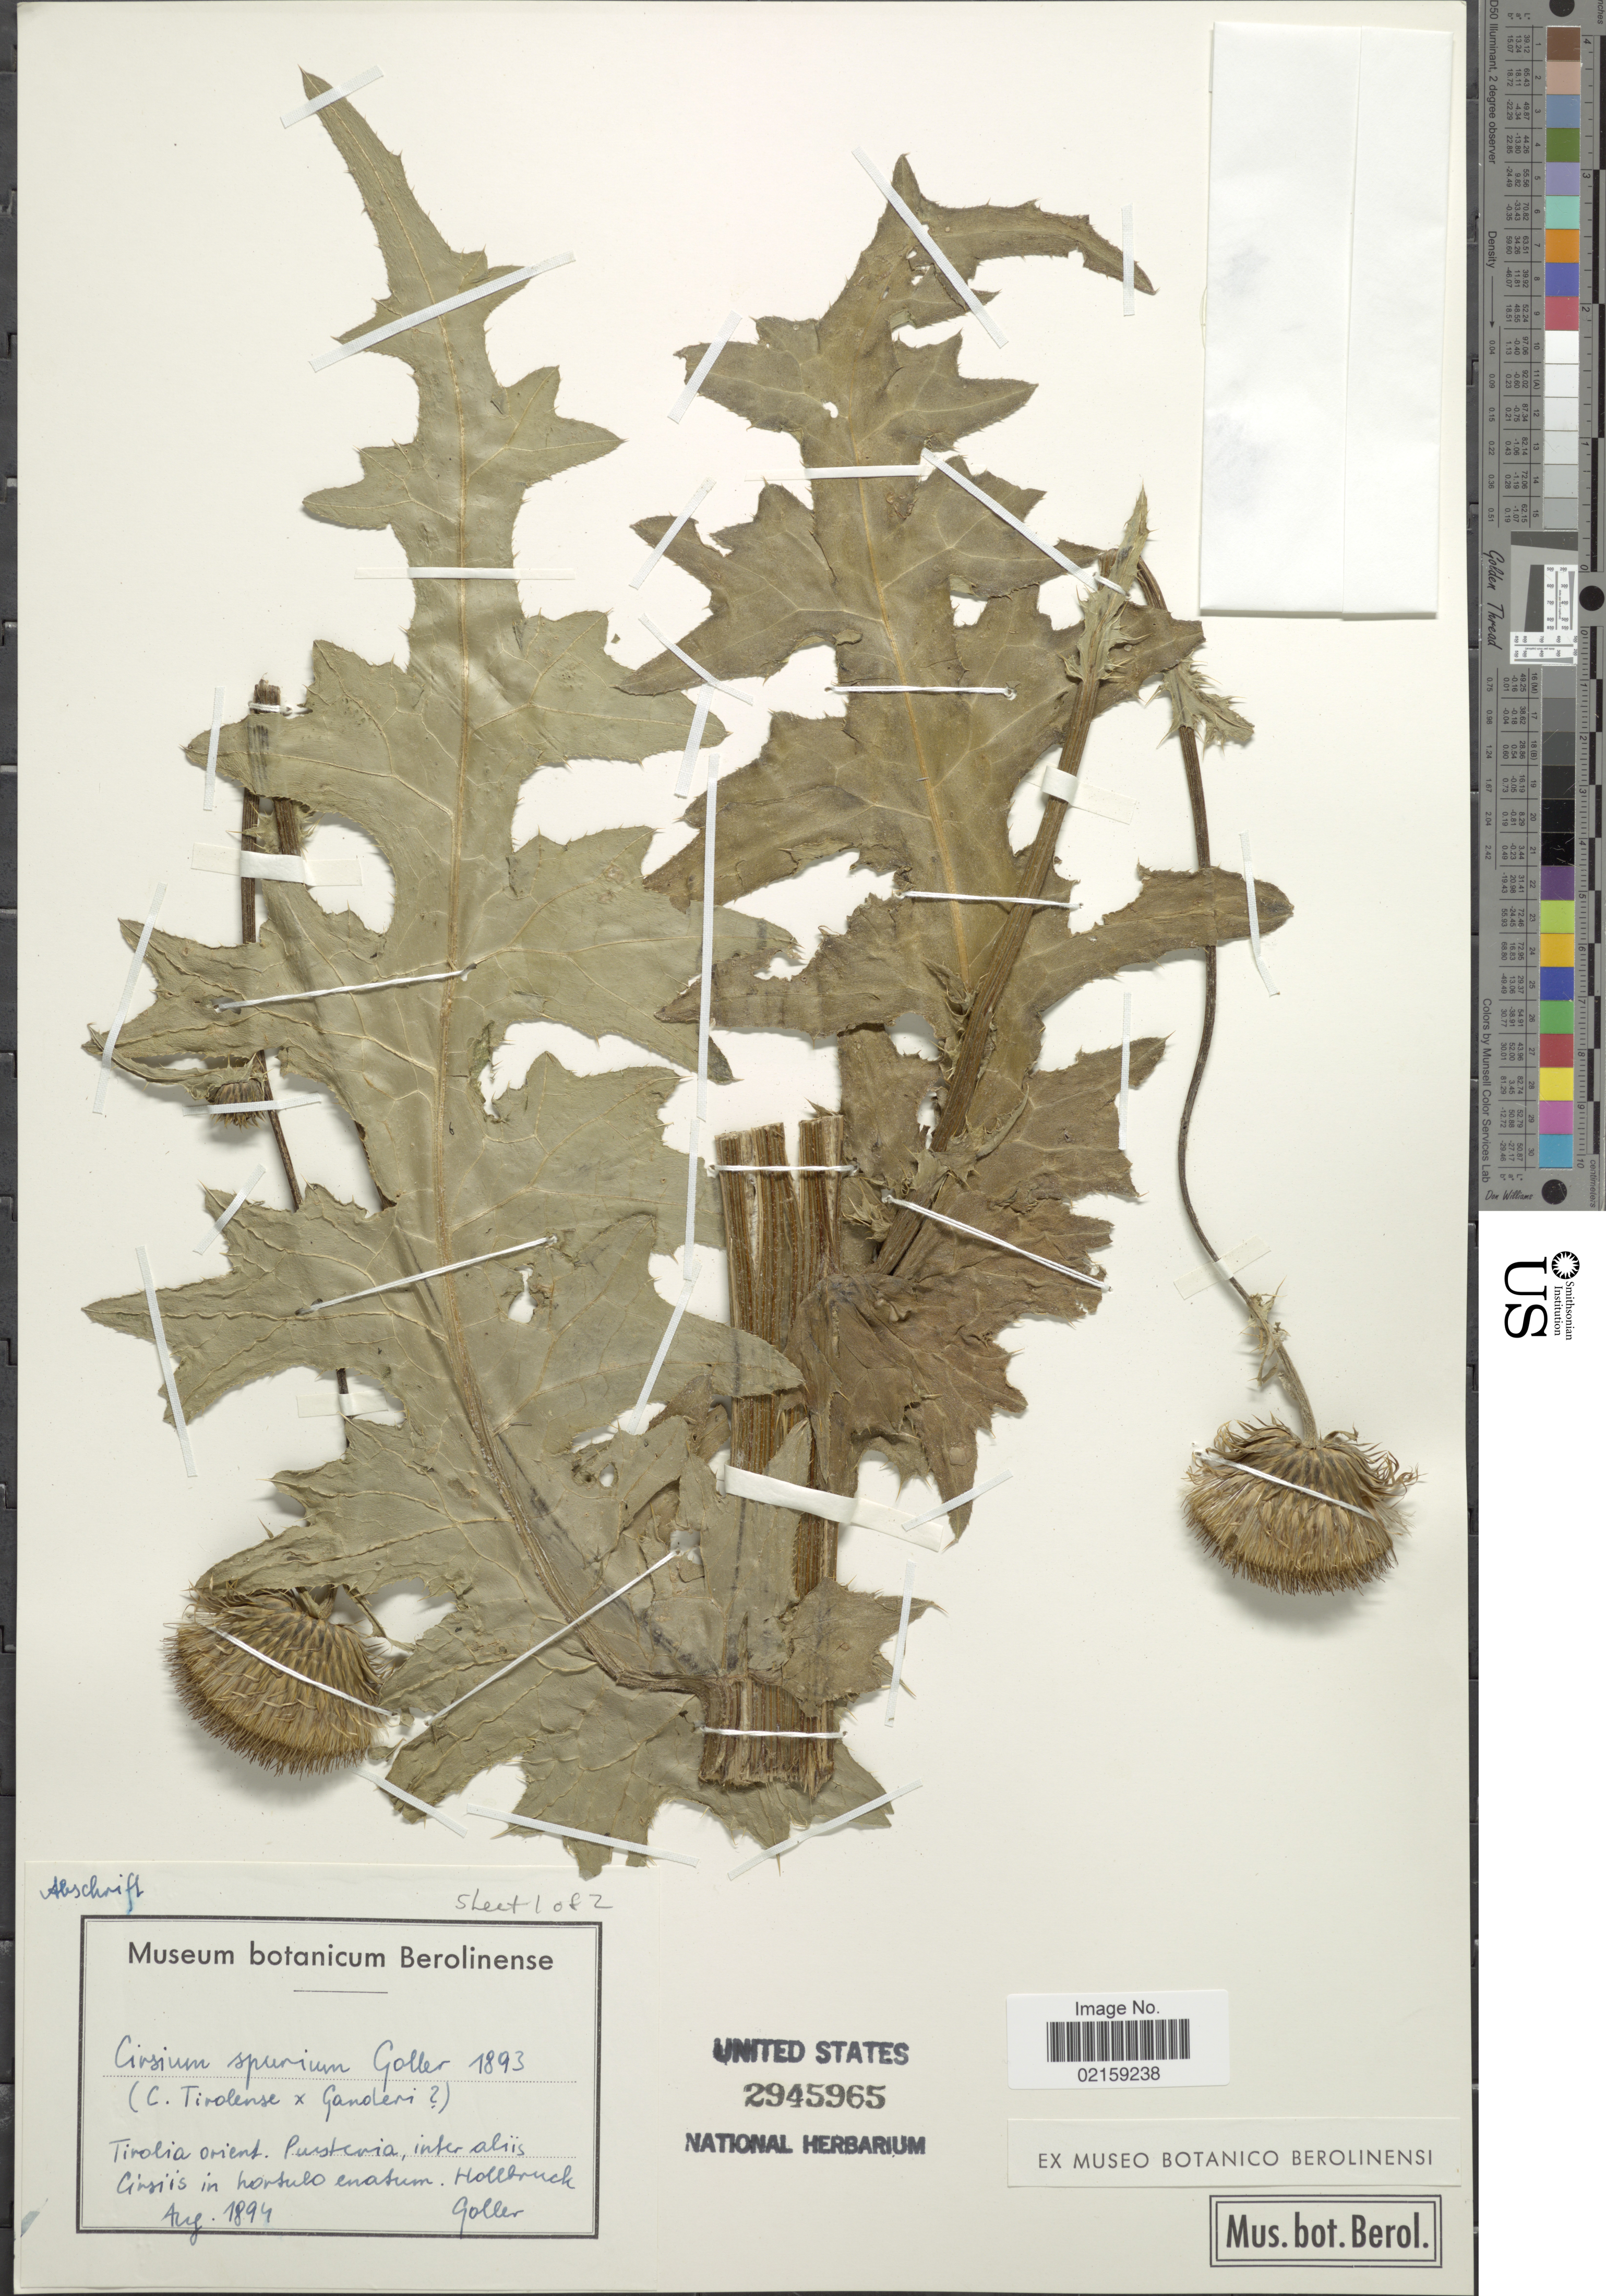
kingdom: Plantae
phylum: Tracheophyta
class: Magnoliopsida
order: Asterales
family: Asteraceae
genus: Cirsium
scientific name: Cirsium x breunium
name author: Goller & Huter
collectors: Goller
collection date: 1894-08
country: Austria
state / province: Tirol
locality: Tirolia orient. Pusteria, inter aliis Cirsiis in hortulo enatum. Hollburck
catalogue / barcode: US 2945965